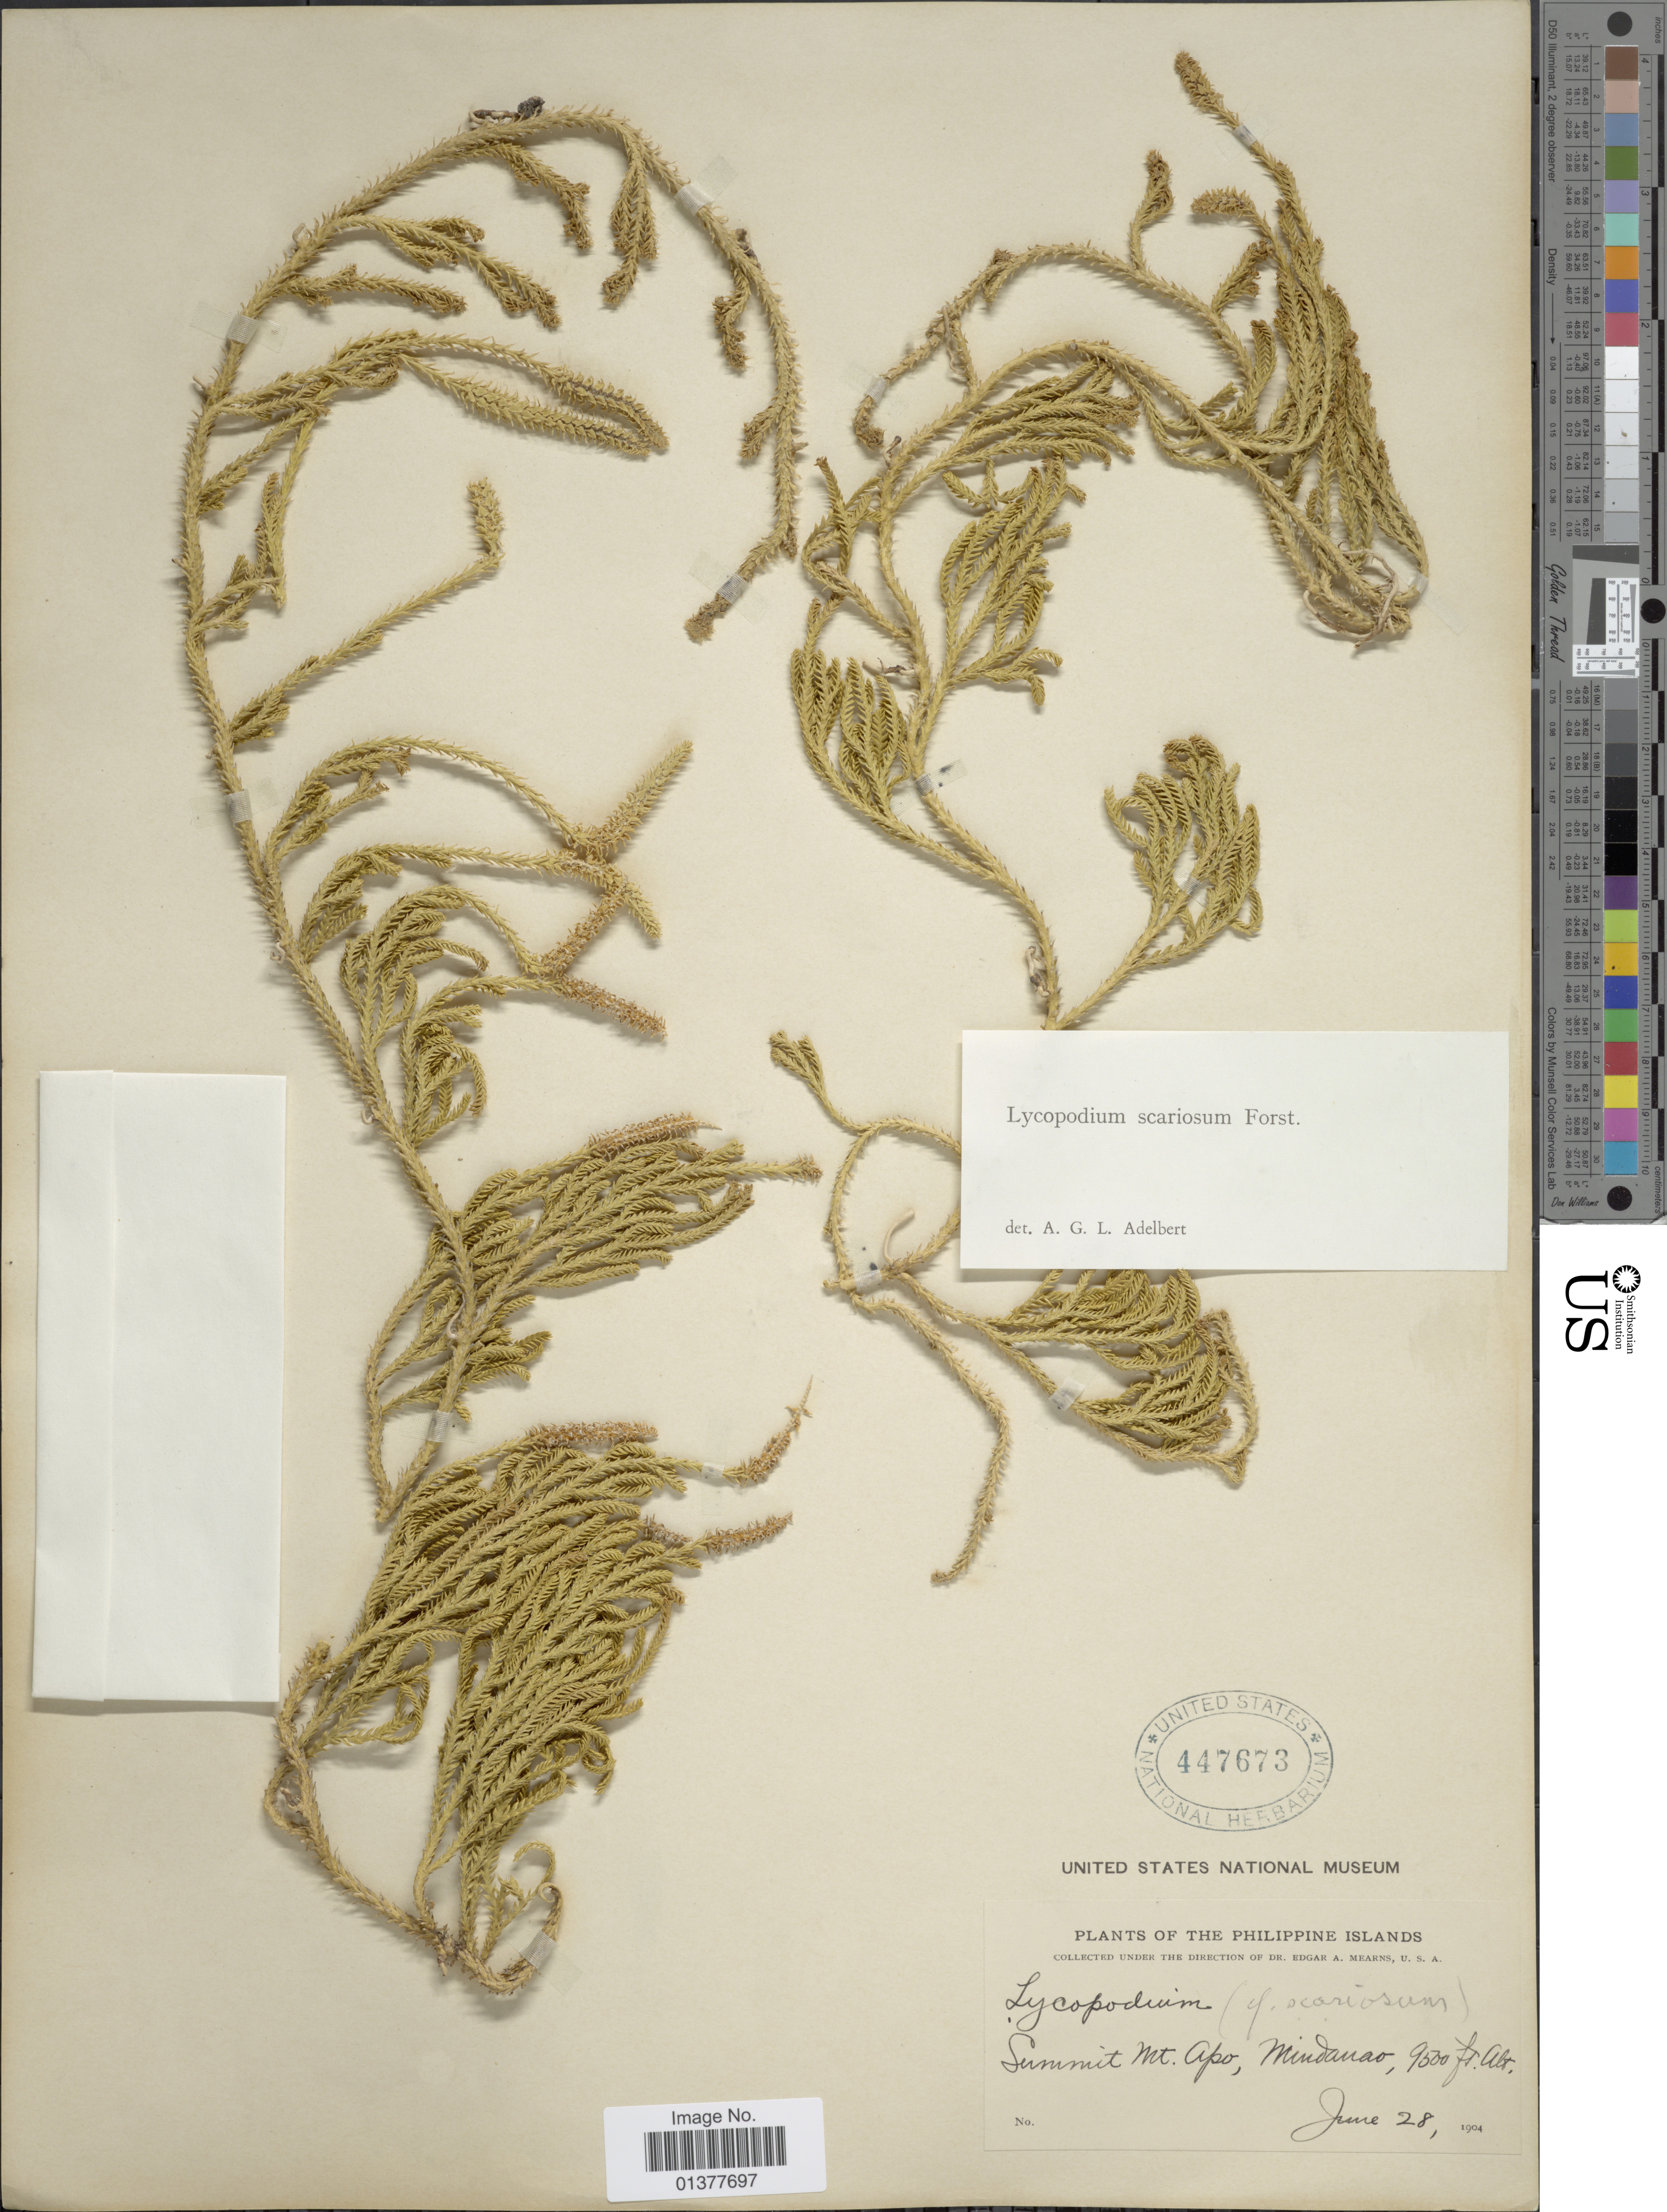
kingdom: Plantae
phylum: Tracheophyta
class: Lycopodiopsida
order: Lycopodiales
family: Lycopodiaceae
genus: Diphasium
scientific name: Diphasium scariosum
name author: (G. Forst.) Rothm.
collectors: E. A. Mearns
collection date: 1904-06-28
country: Philippines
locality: Summit Mt. Apo, Mindanao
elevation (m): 2896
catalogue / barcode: US 447673